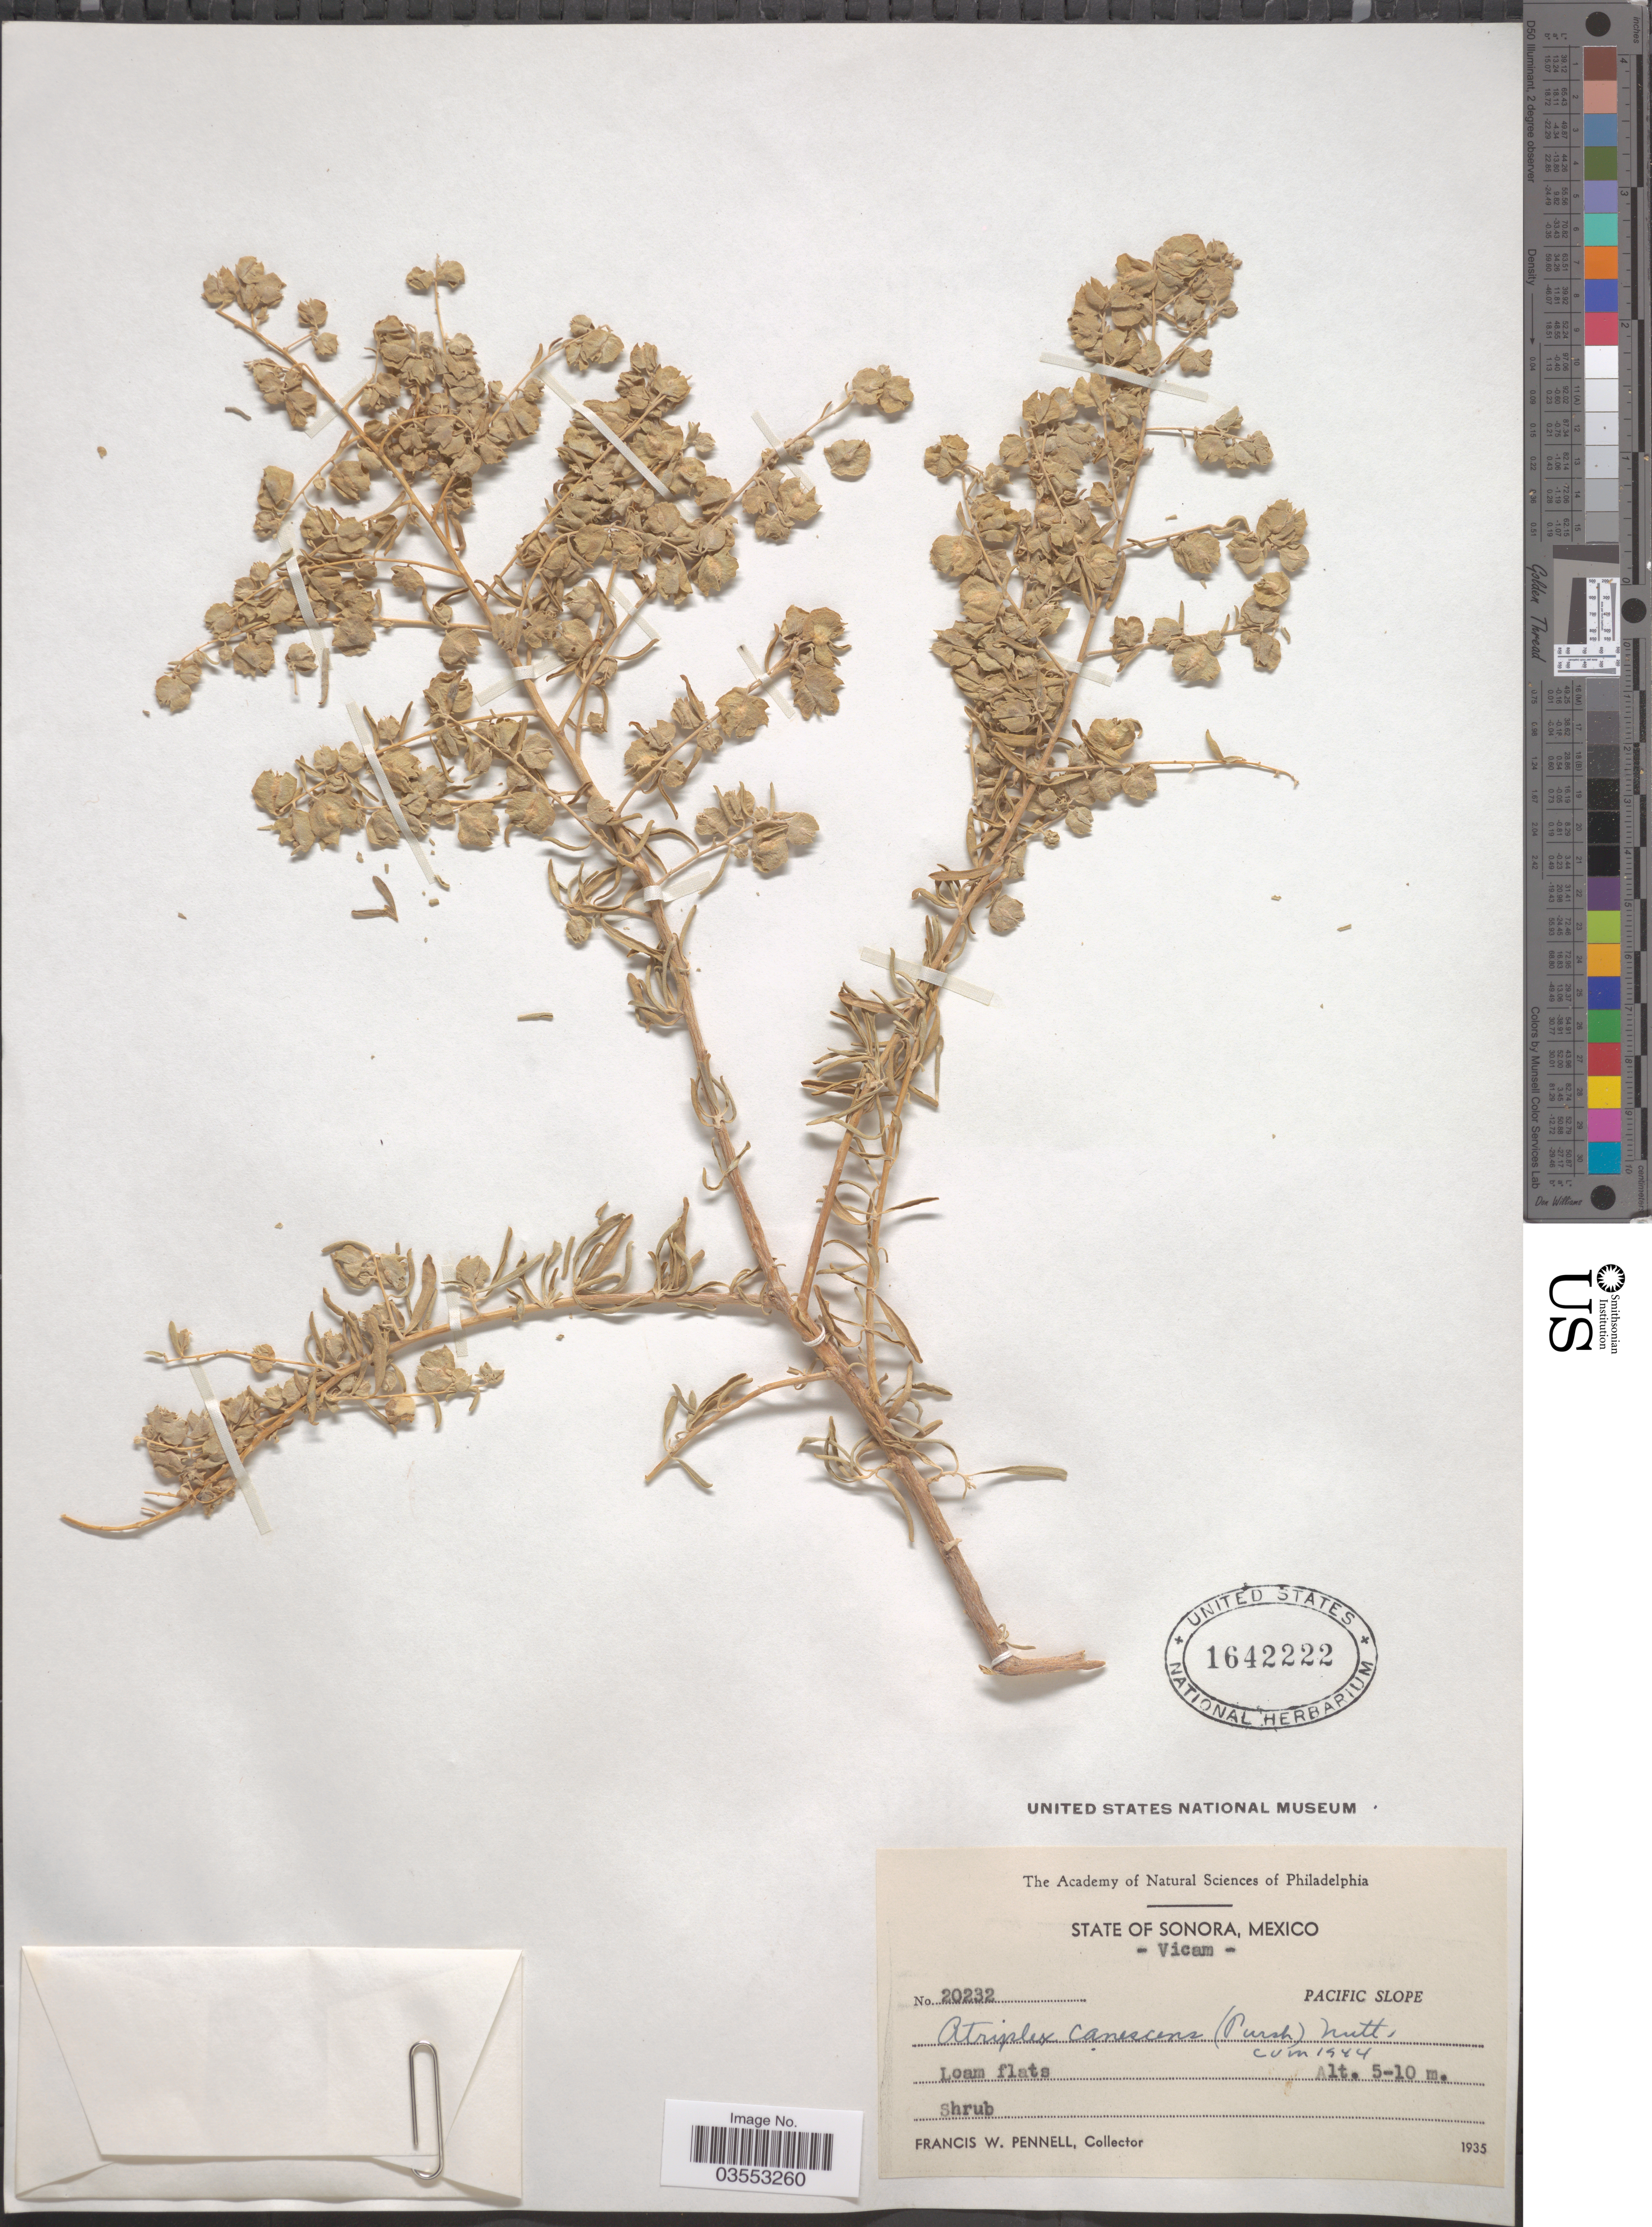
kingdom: Plantae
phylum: Tracheophyta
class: Magnoliopsida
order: Caryophyllales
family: Amaranthaceae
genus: Atriplex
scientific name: Atriplex canescens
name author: (Pursh) Nutt.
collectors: F. W. Pennell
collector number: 20232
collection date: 1935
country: Mexico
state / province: Sonora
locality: Vicam. Pacific Slope.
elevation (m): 5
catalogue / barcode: US 1642222